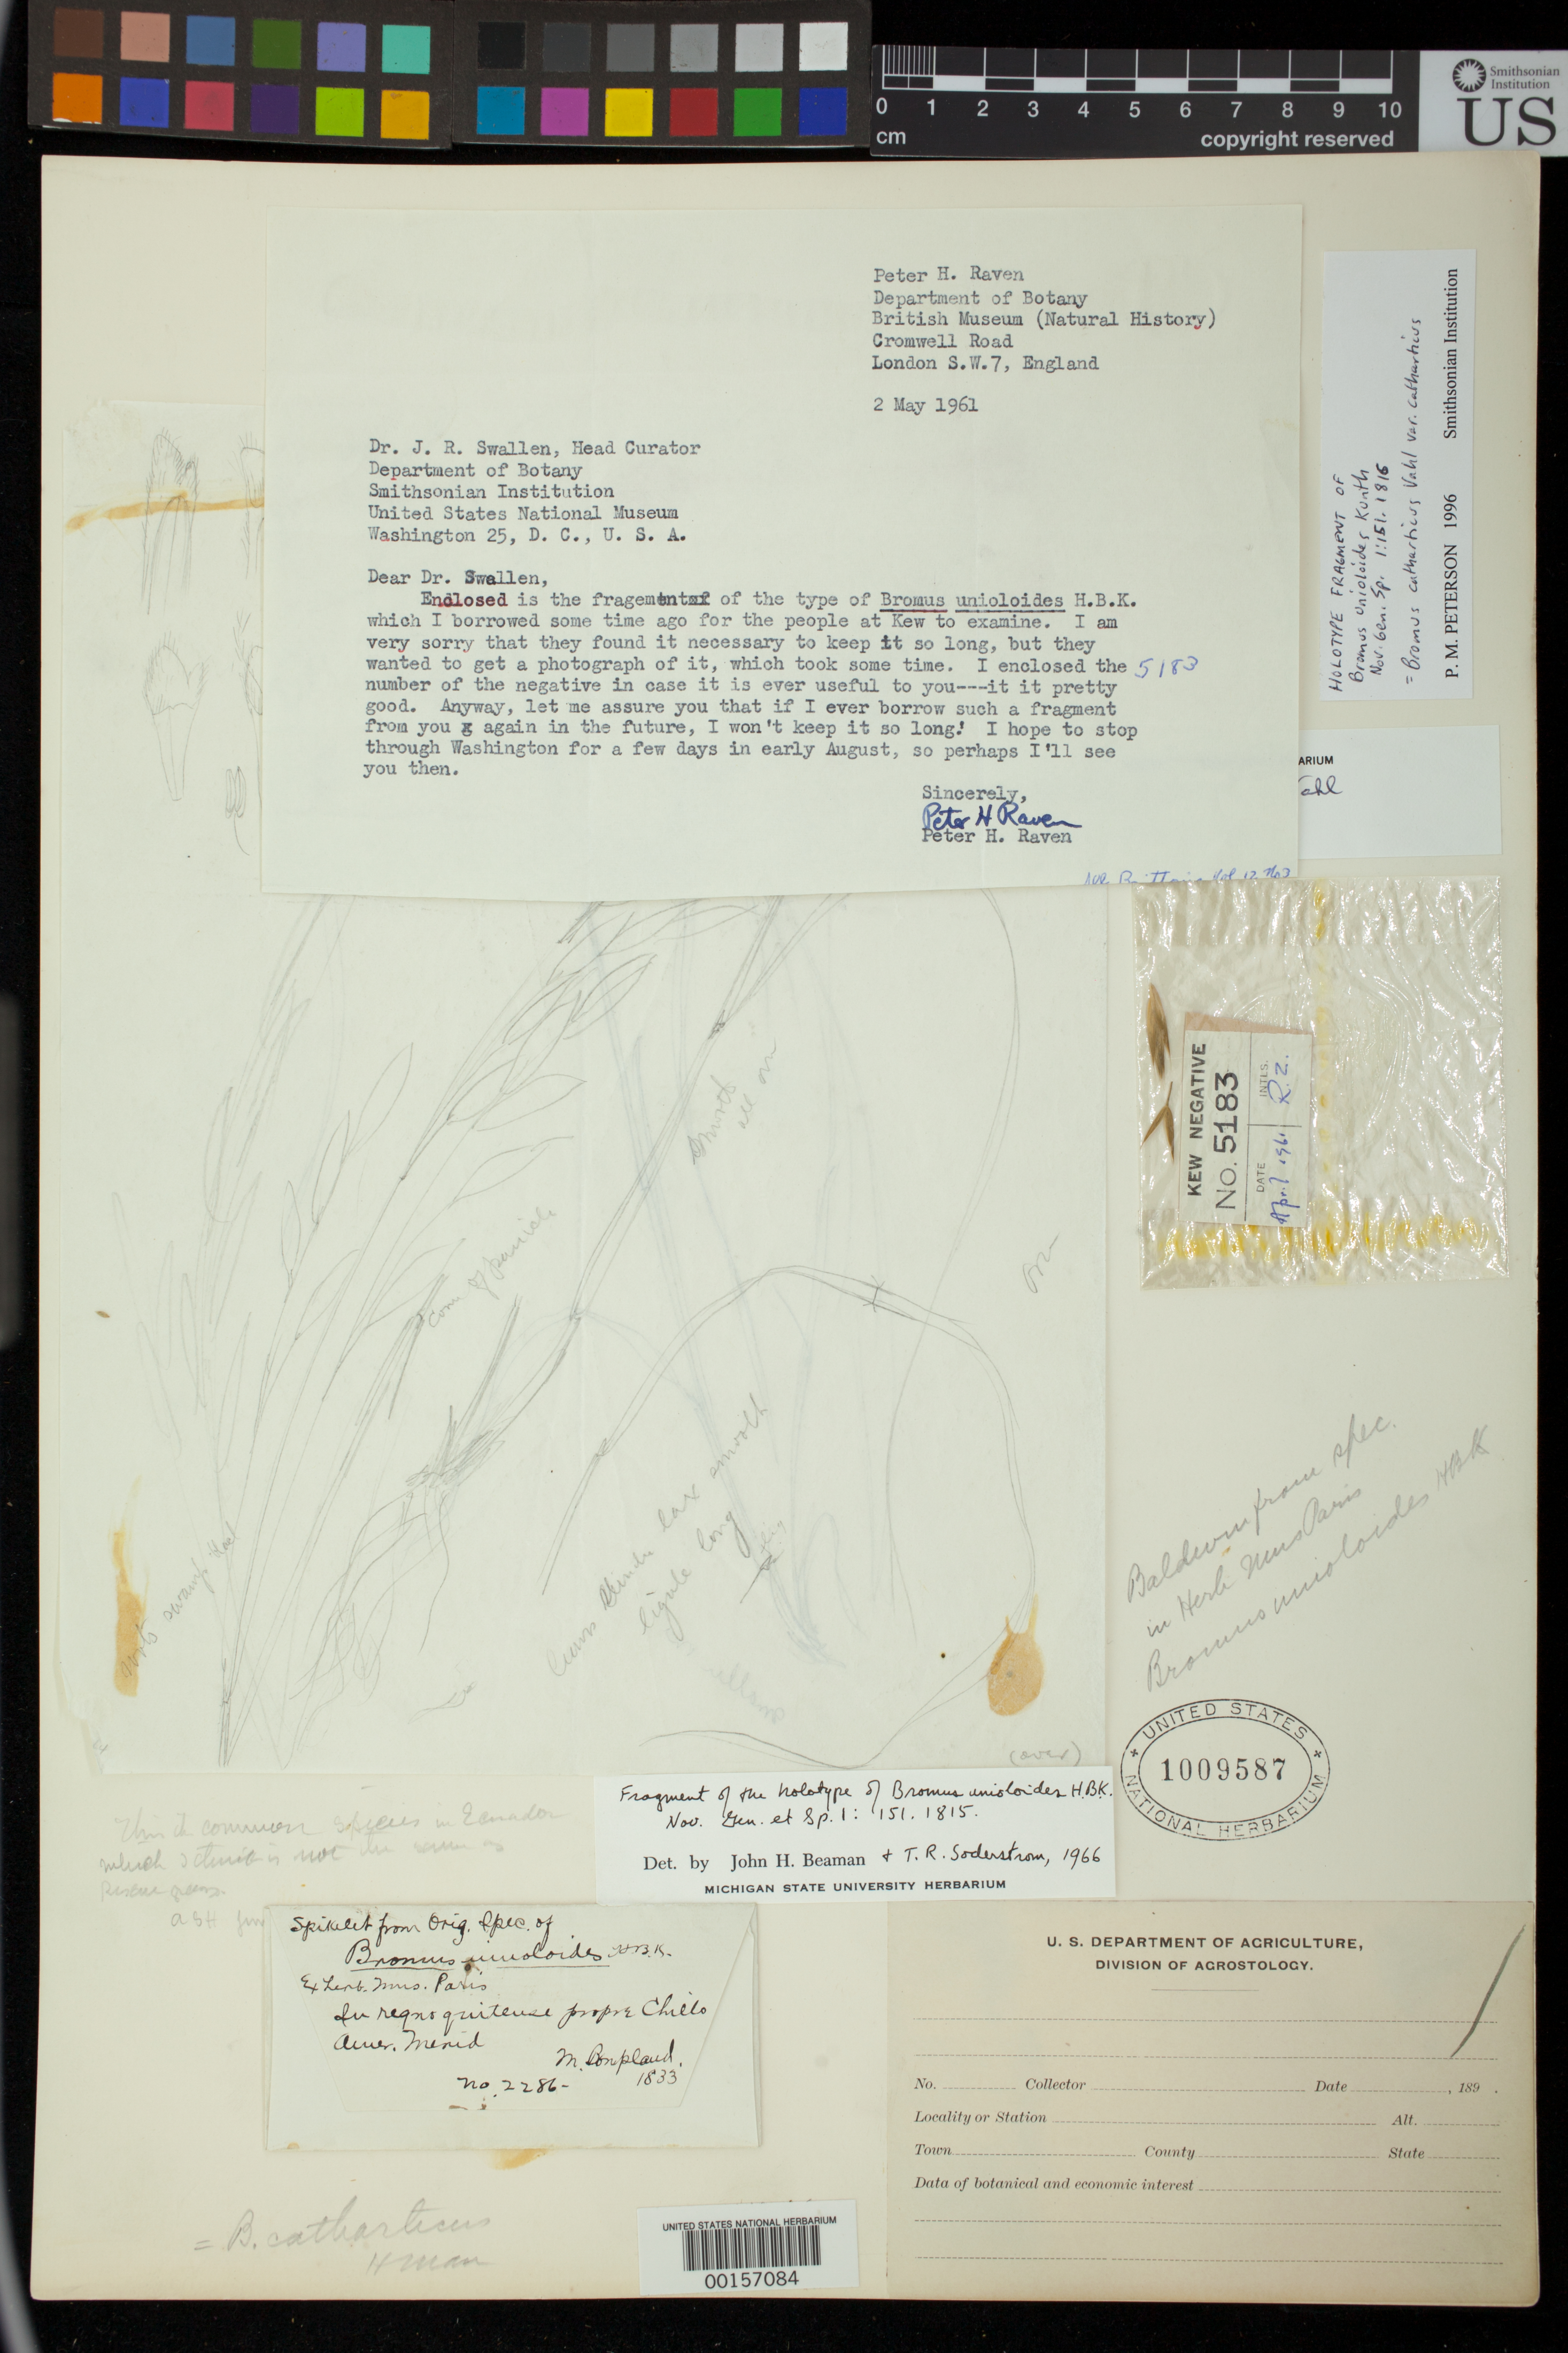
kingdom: Plantae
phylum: Tracheophyta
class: Liliopsida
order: Poales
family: Poaceae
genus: Bromus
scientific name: Bromus unioloides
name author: Kunth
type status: Type Collection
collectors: A. J. A. Bonpland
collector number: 2286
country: Ecuador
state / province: Pichincha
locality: Prope Chillo, reg. Quitensi.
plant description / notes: Fragmentary material of type specimen(s) ex herb. Paris. Contains infl. fragments and drawing.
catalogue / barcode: US 1009587